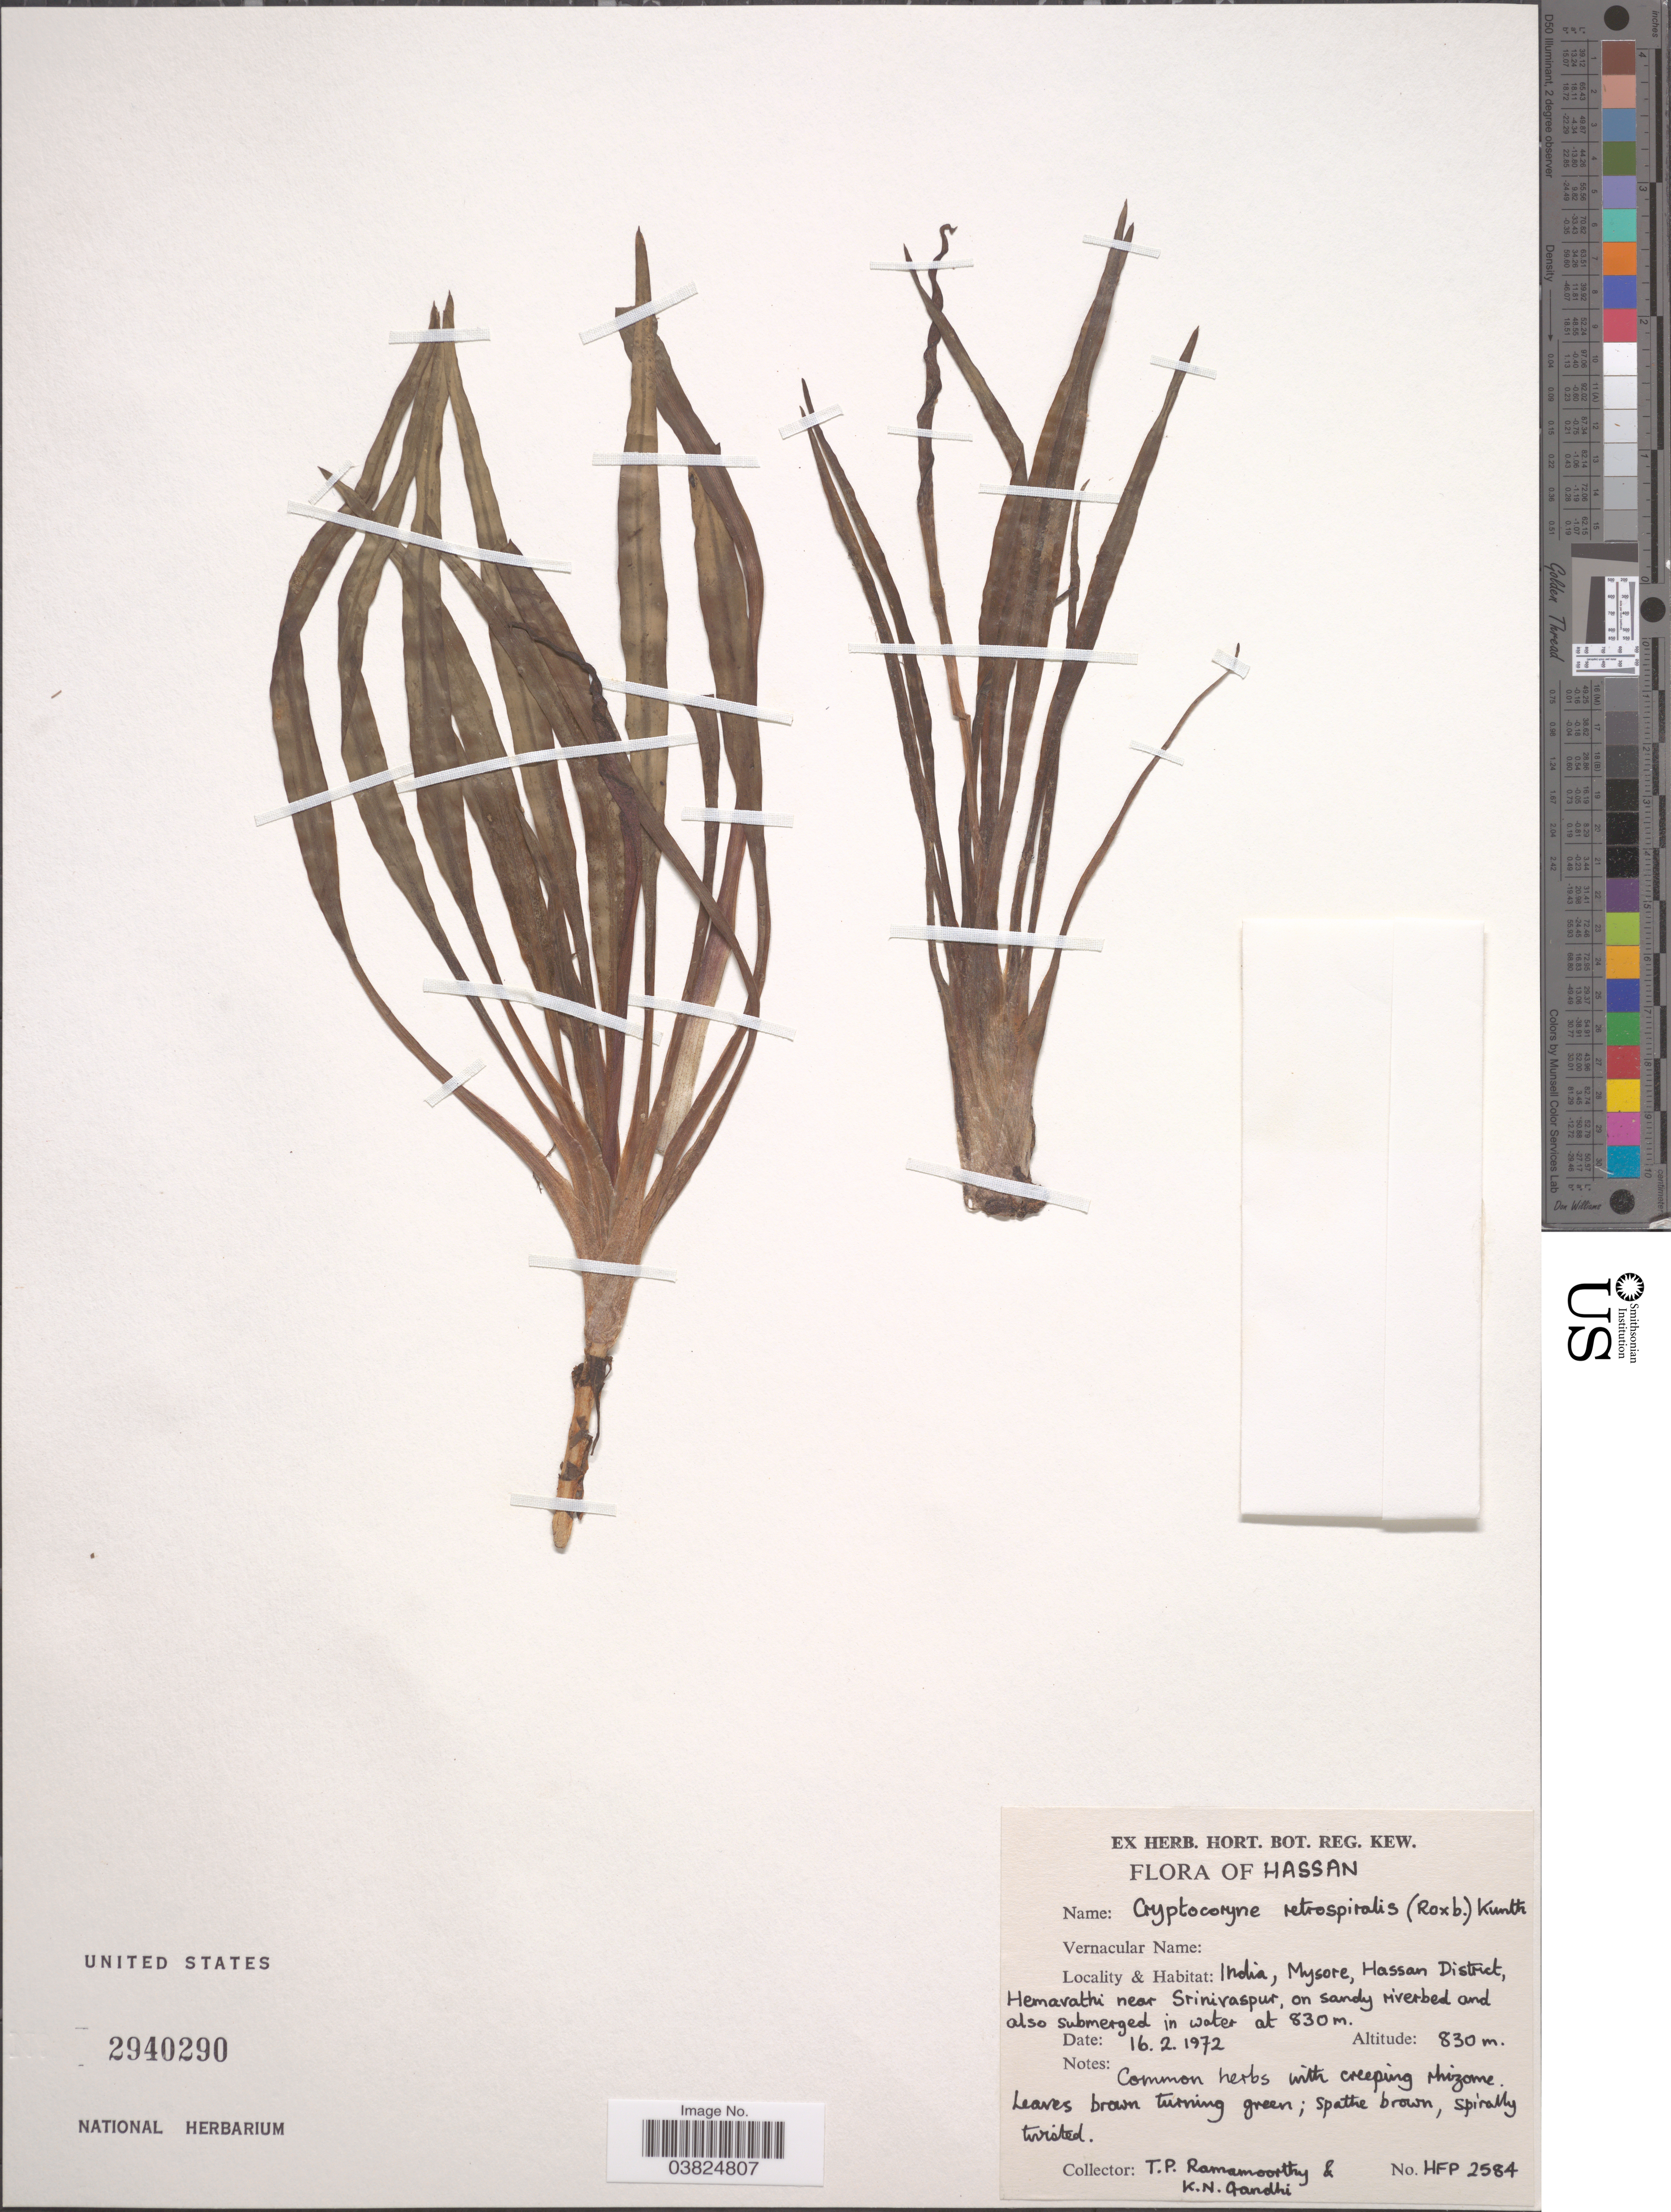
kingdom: Plantae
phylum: Tracheophyta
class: Liliopsida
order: Alismatales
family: Araceae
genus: Cryptocoryne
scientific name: Cryptocoryne retrospiralis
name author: (Roxb.) Kunth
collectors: T. P. Ramamoorthy & K. N. Gandhi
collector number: HFP2584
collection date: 1972-02-16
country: India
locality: Hassan, Mysore, Hassan District, Hemavathi near Srinivaspur.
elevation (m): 830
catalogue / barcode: US 2940290